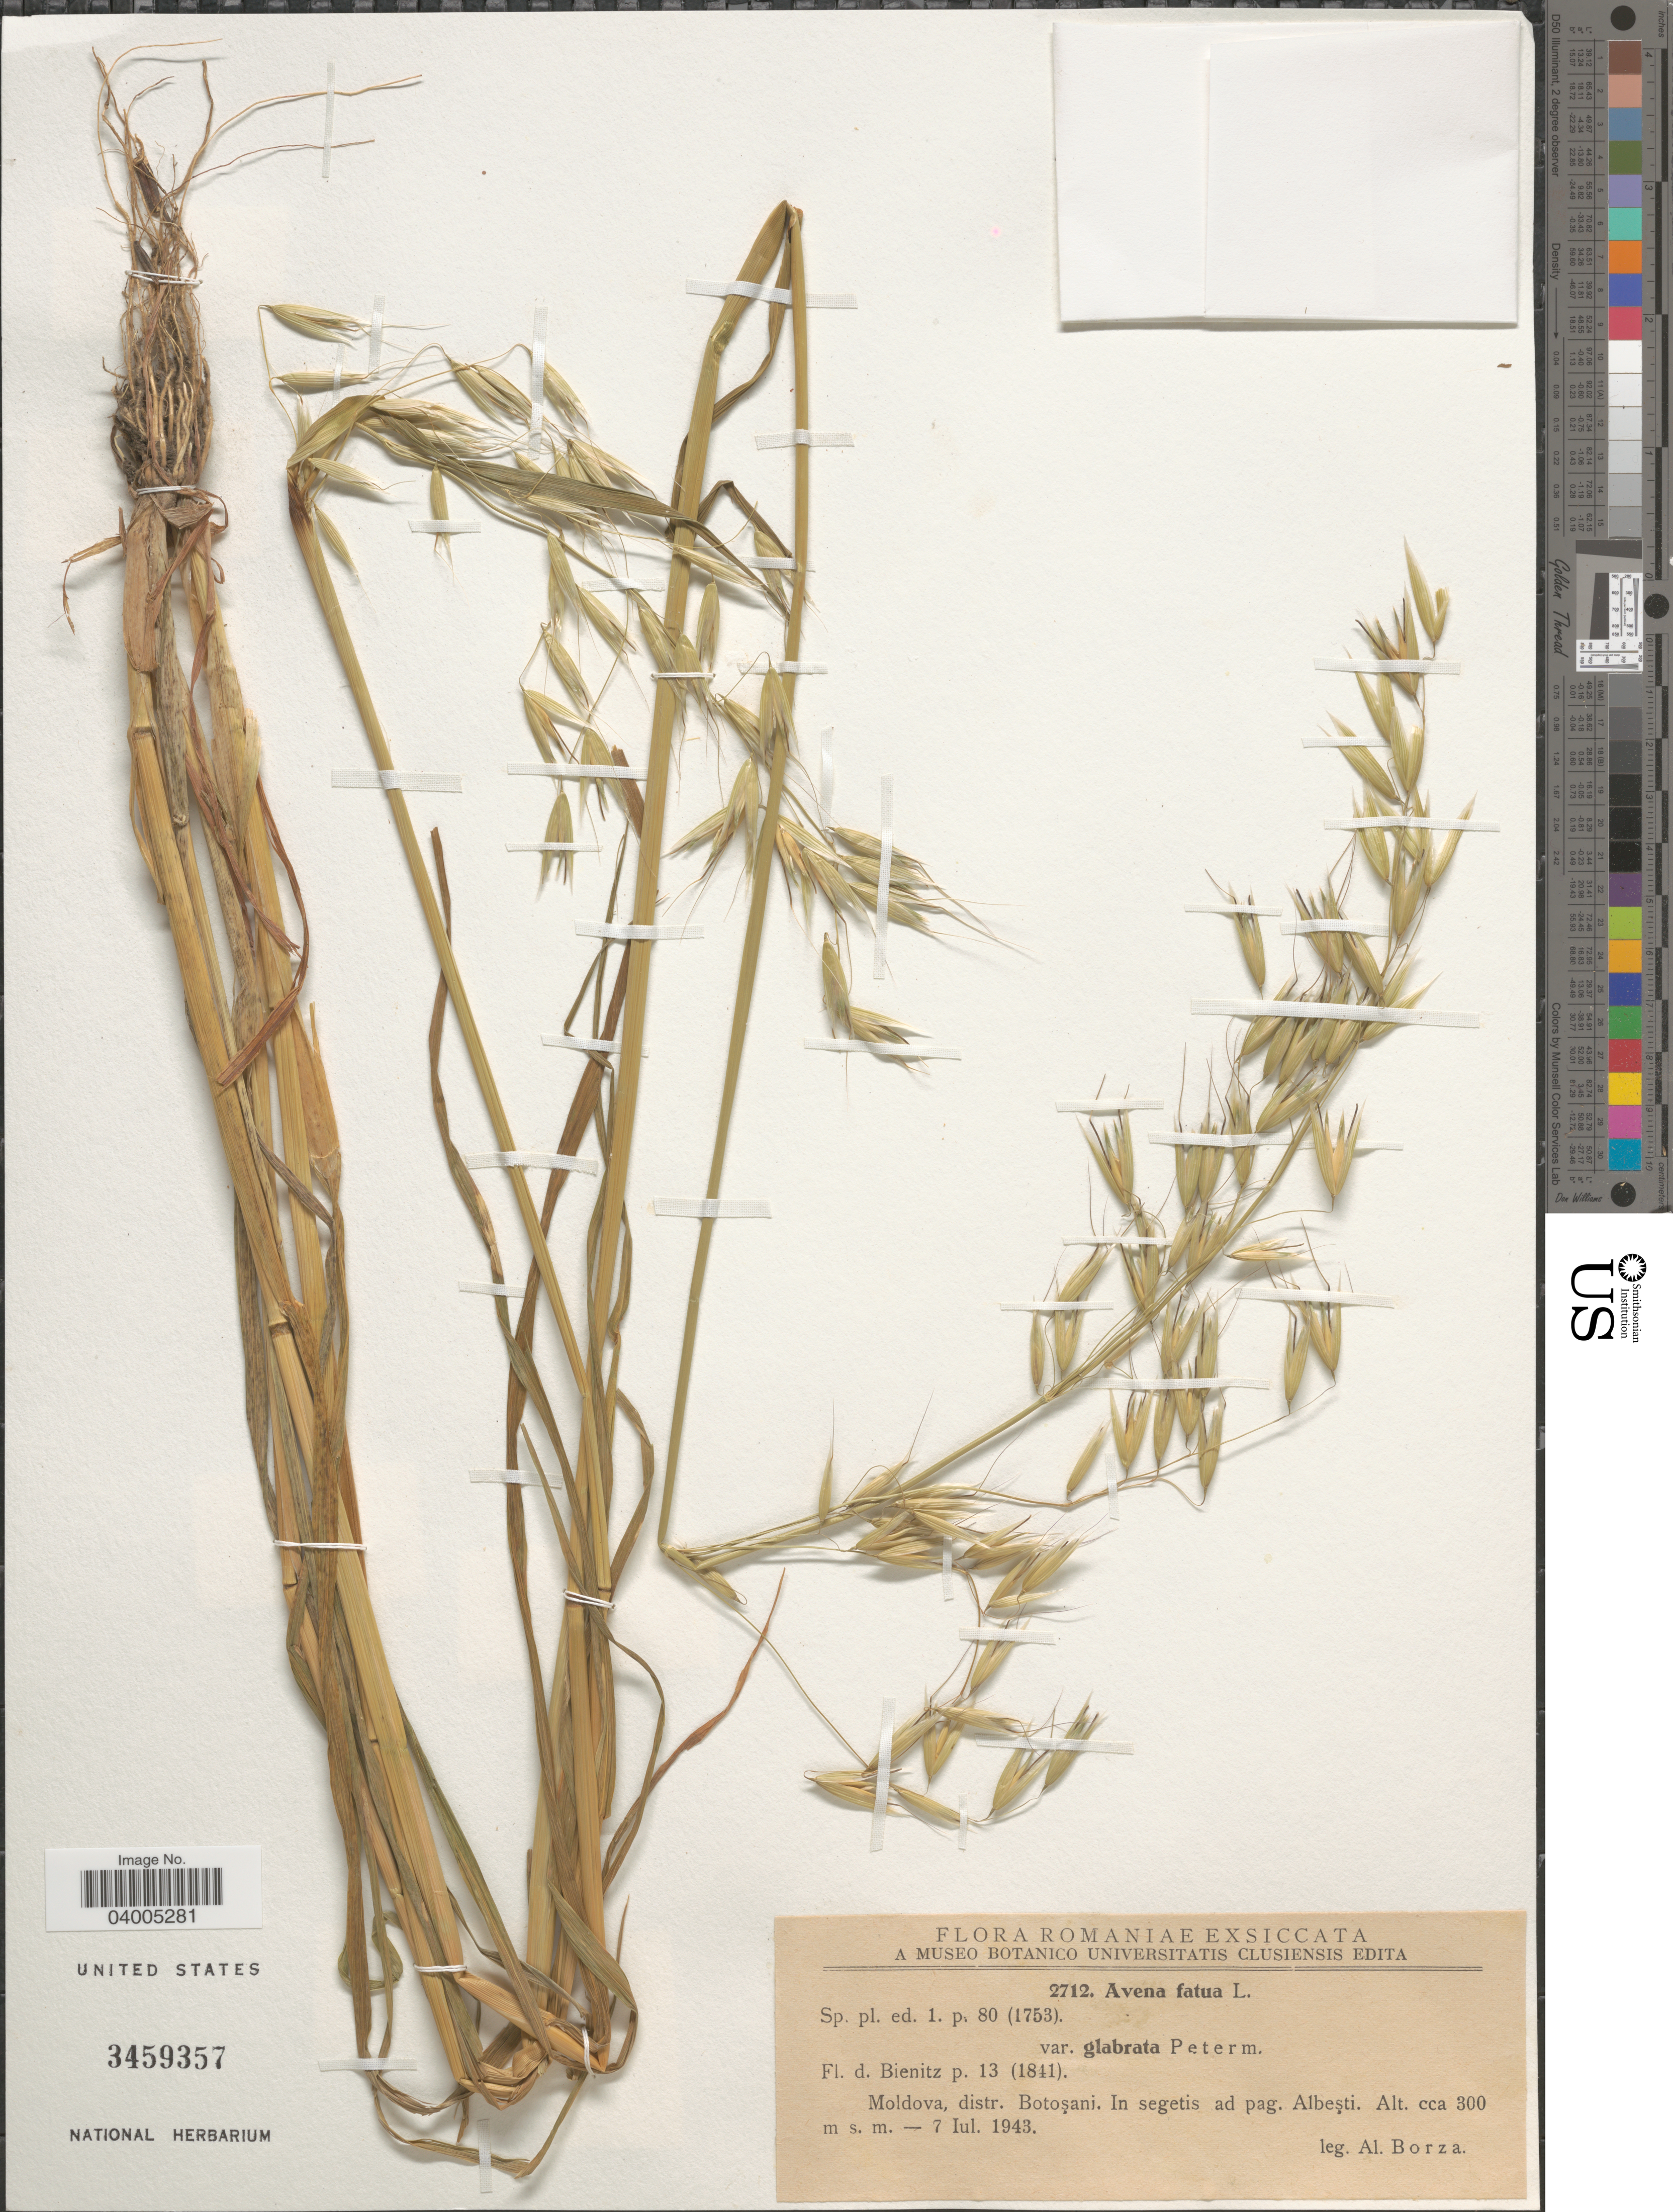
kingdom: Plantae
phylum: Tracheophyta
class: Liliopsida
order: Poales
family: Poaceae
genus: Avena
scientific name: Avena fatua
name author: L.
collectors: A. Borza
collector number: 2712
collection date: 1943-07-07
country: Romania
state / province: Botosani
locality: Moldova, distr. Botoşani. In segetis ad pag. Albeşti.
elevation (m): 300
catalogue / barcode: US 3459357